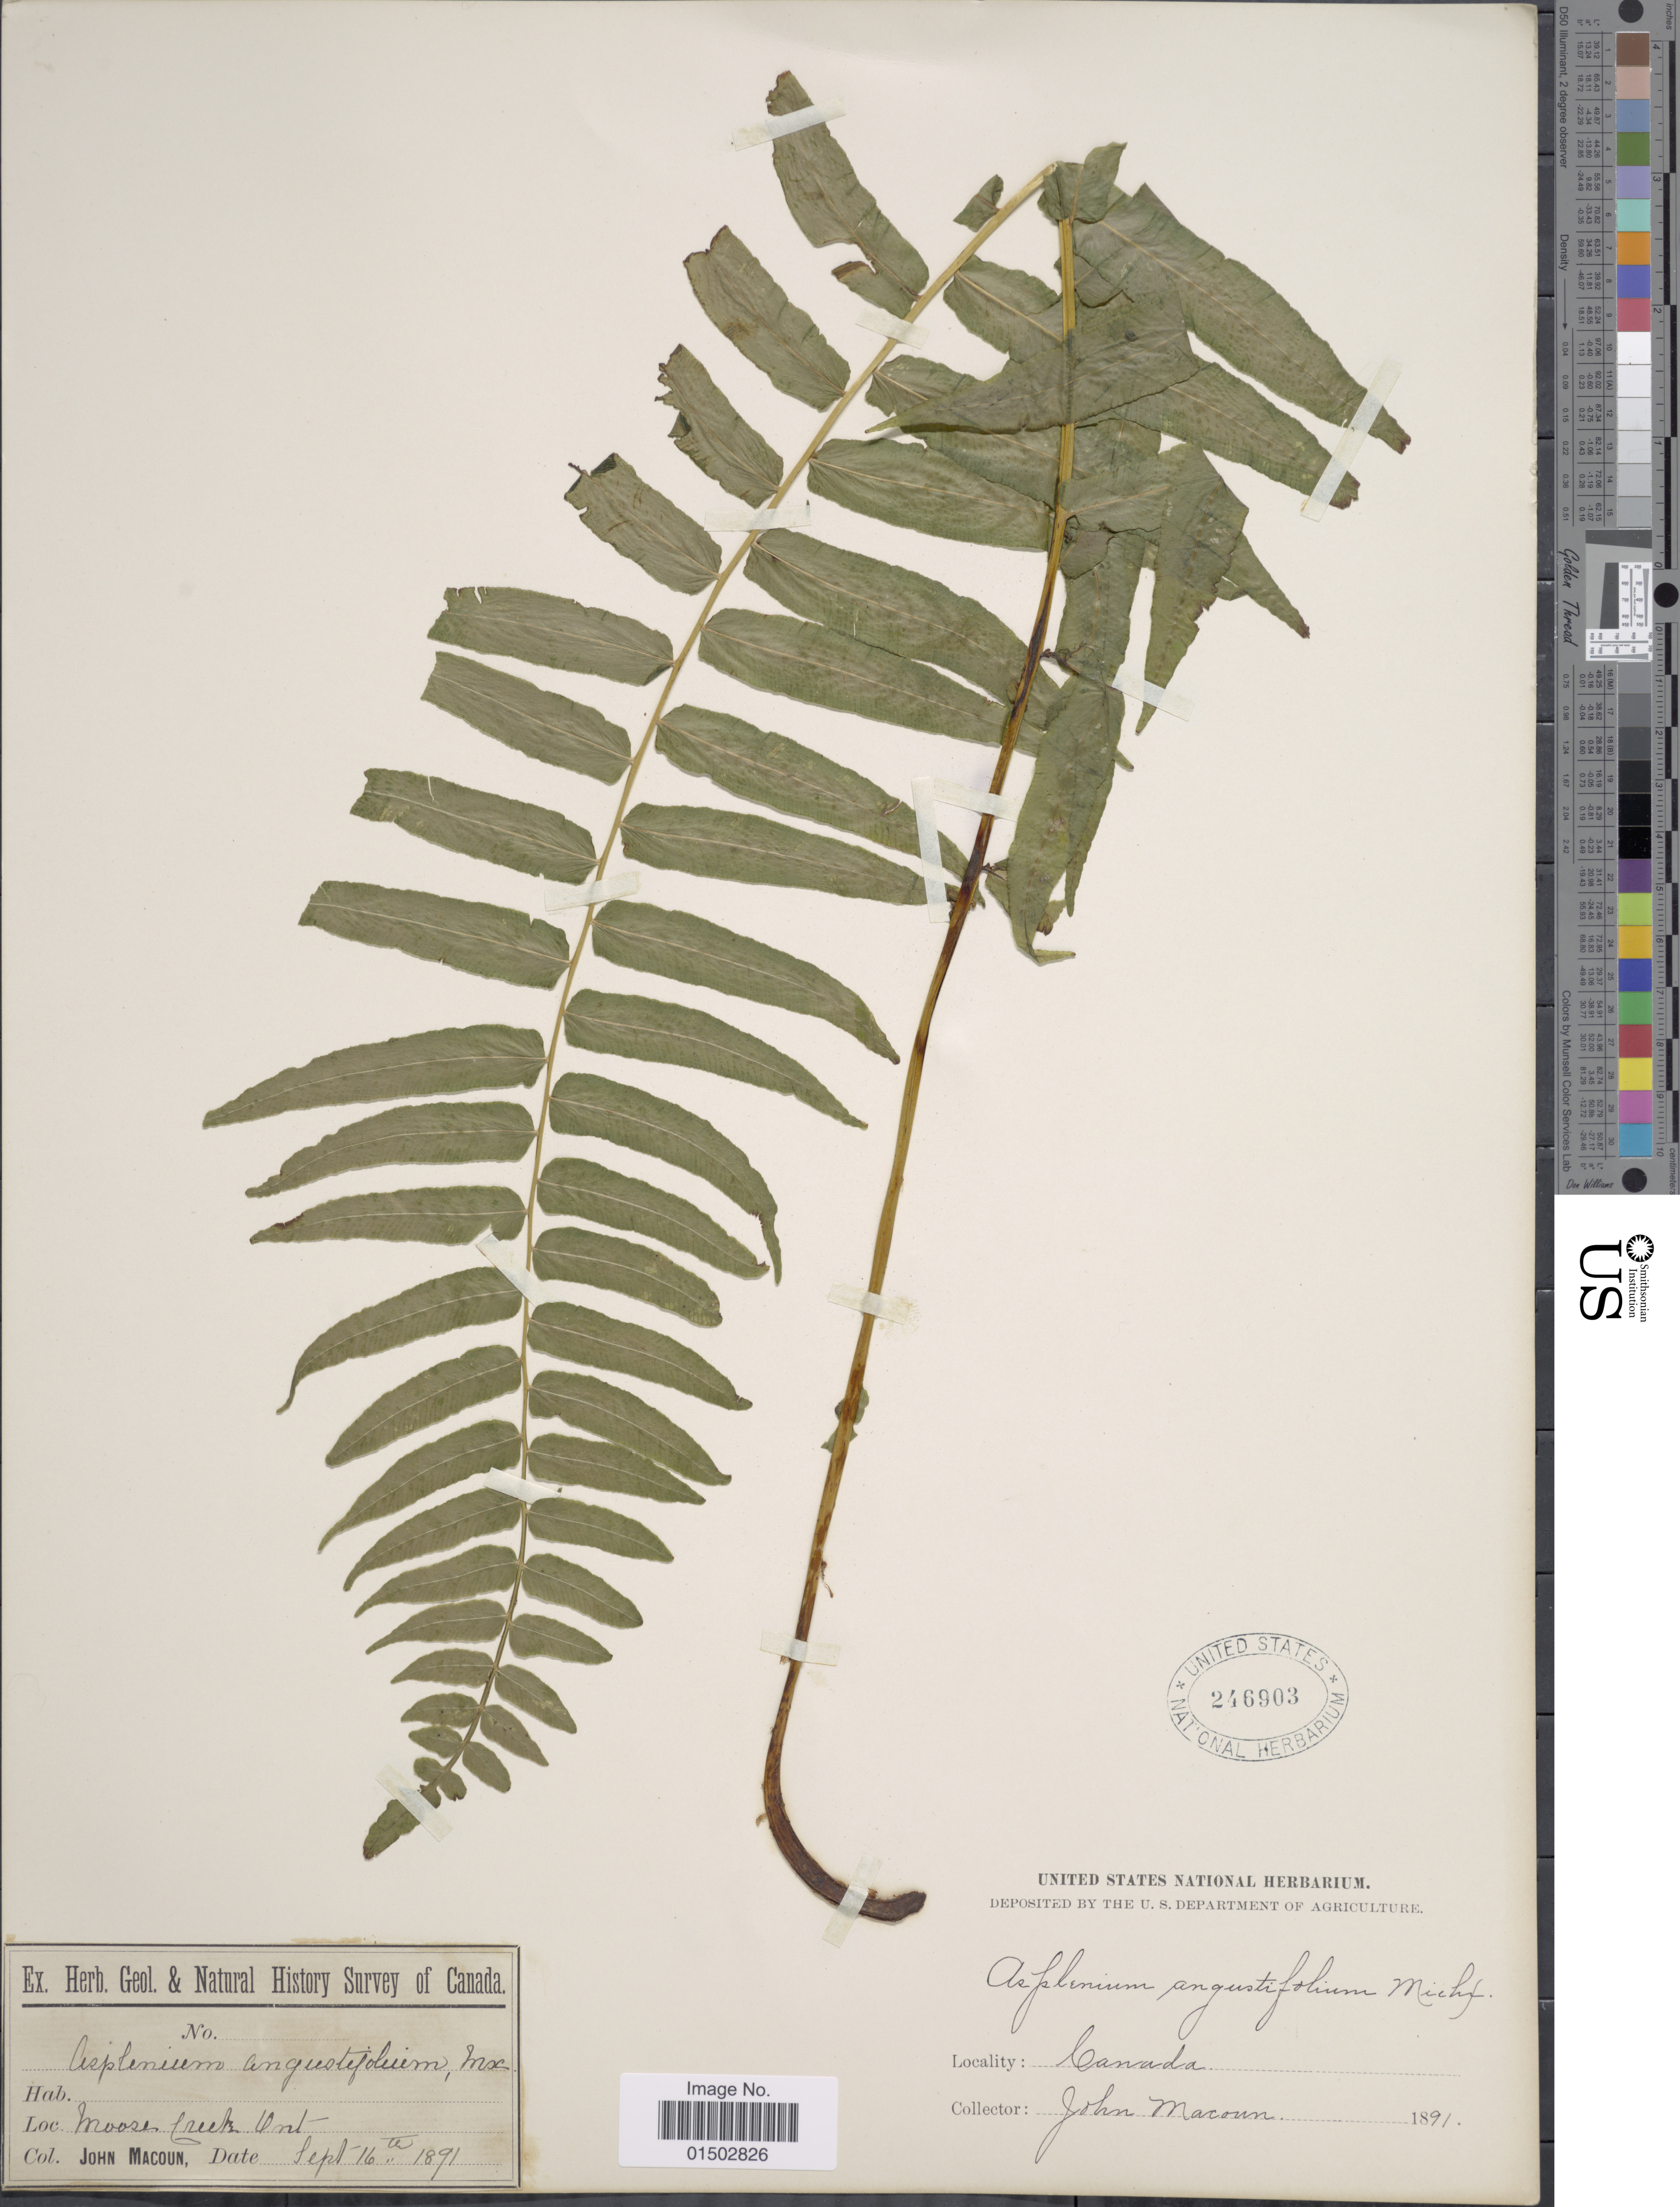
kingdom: Plantae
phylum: Tracheophyta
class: Polypodiopsida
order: Polypodiales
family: Diplaziopsidaceae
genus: Homalosorus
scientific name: Homalosorus pycnocarpos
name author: (Spreng.) Pic. Serm.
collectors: J. Macoun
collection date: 1891-09-16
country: Canada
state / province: Ontario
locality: Moose Creek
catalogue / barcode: US 246903